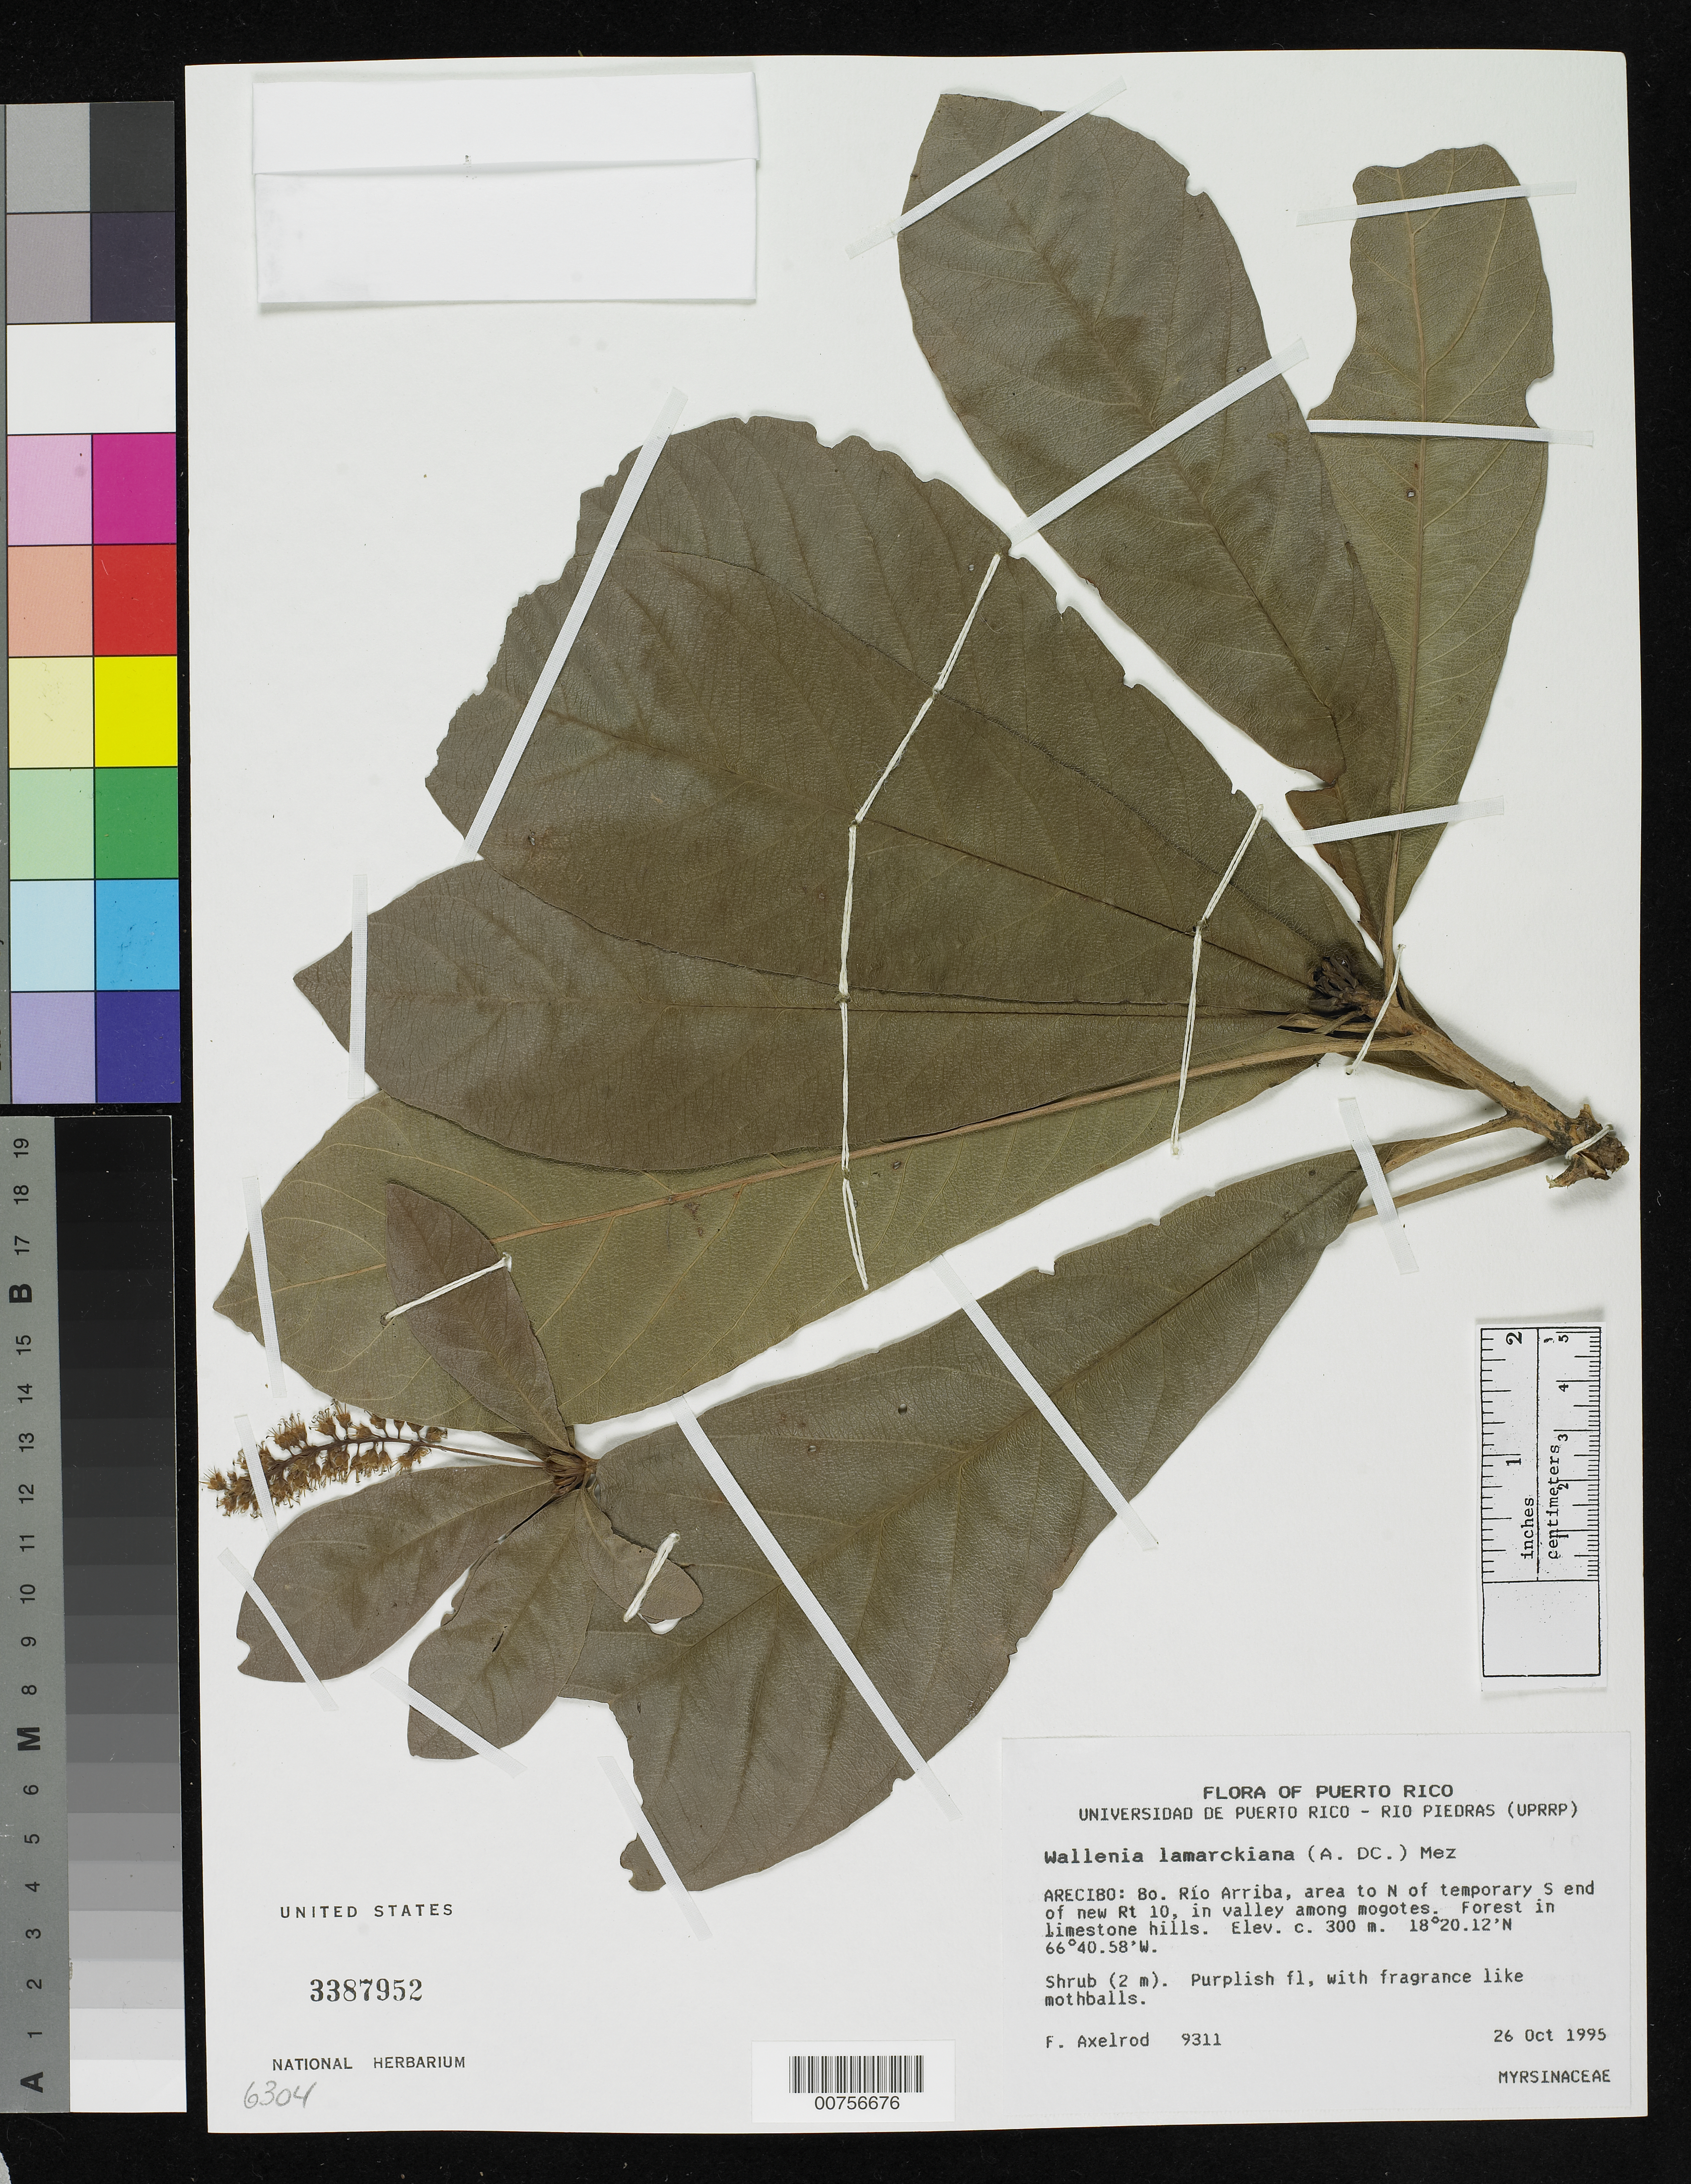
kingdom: Plantae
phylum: Tracheophyta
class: Magnoliopsida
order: Ericales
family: Primulaceae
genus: Wallenia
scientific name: Wallenia lamarckiana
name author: (A. DC.) Mez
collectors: F. S. Axelrod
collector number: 9311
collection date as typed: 26 Oct 1995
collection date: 1995-10-26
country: Puerto Rico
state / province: Arecibo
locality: Arecibo: Bo. Río Arriba, area to N of temporary S end of new Rt. 10, in valley among mogotes.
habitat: Forest in limestone hills.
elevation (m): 300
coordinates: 18.33666667, -66.68277778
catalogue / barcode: US 3387952